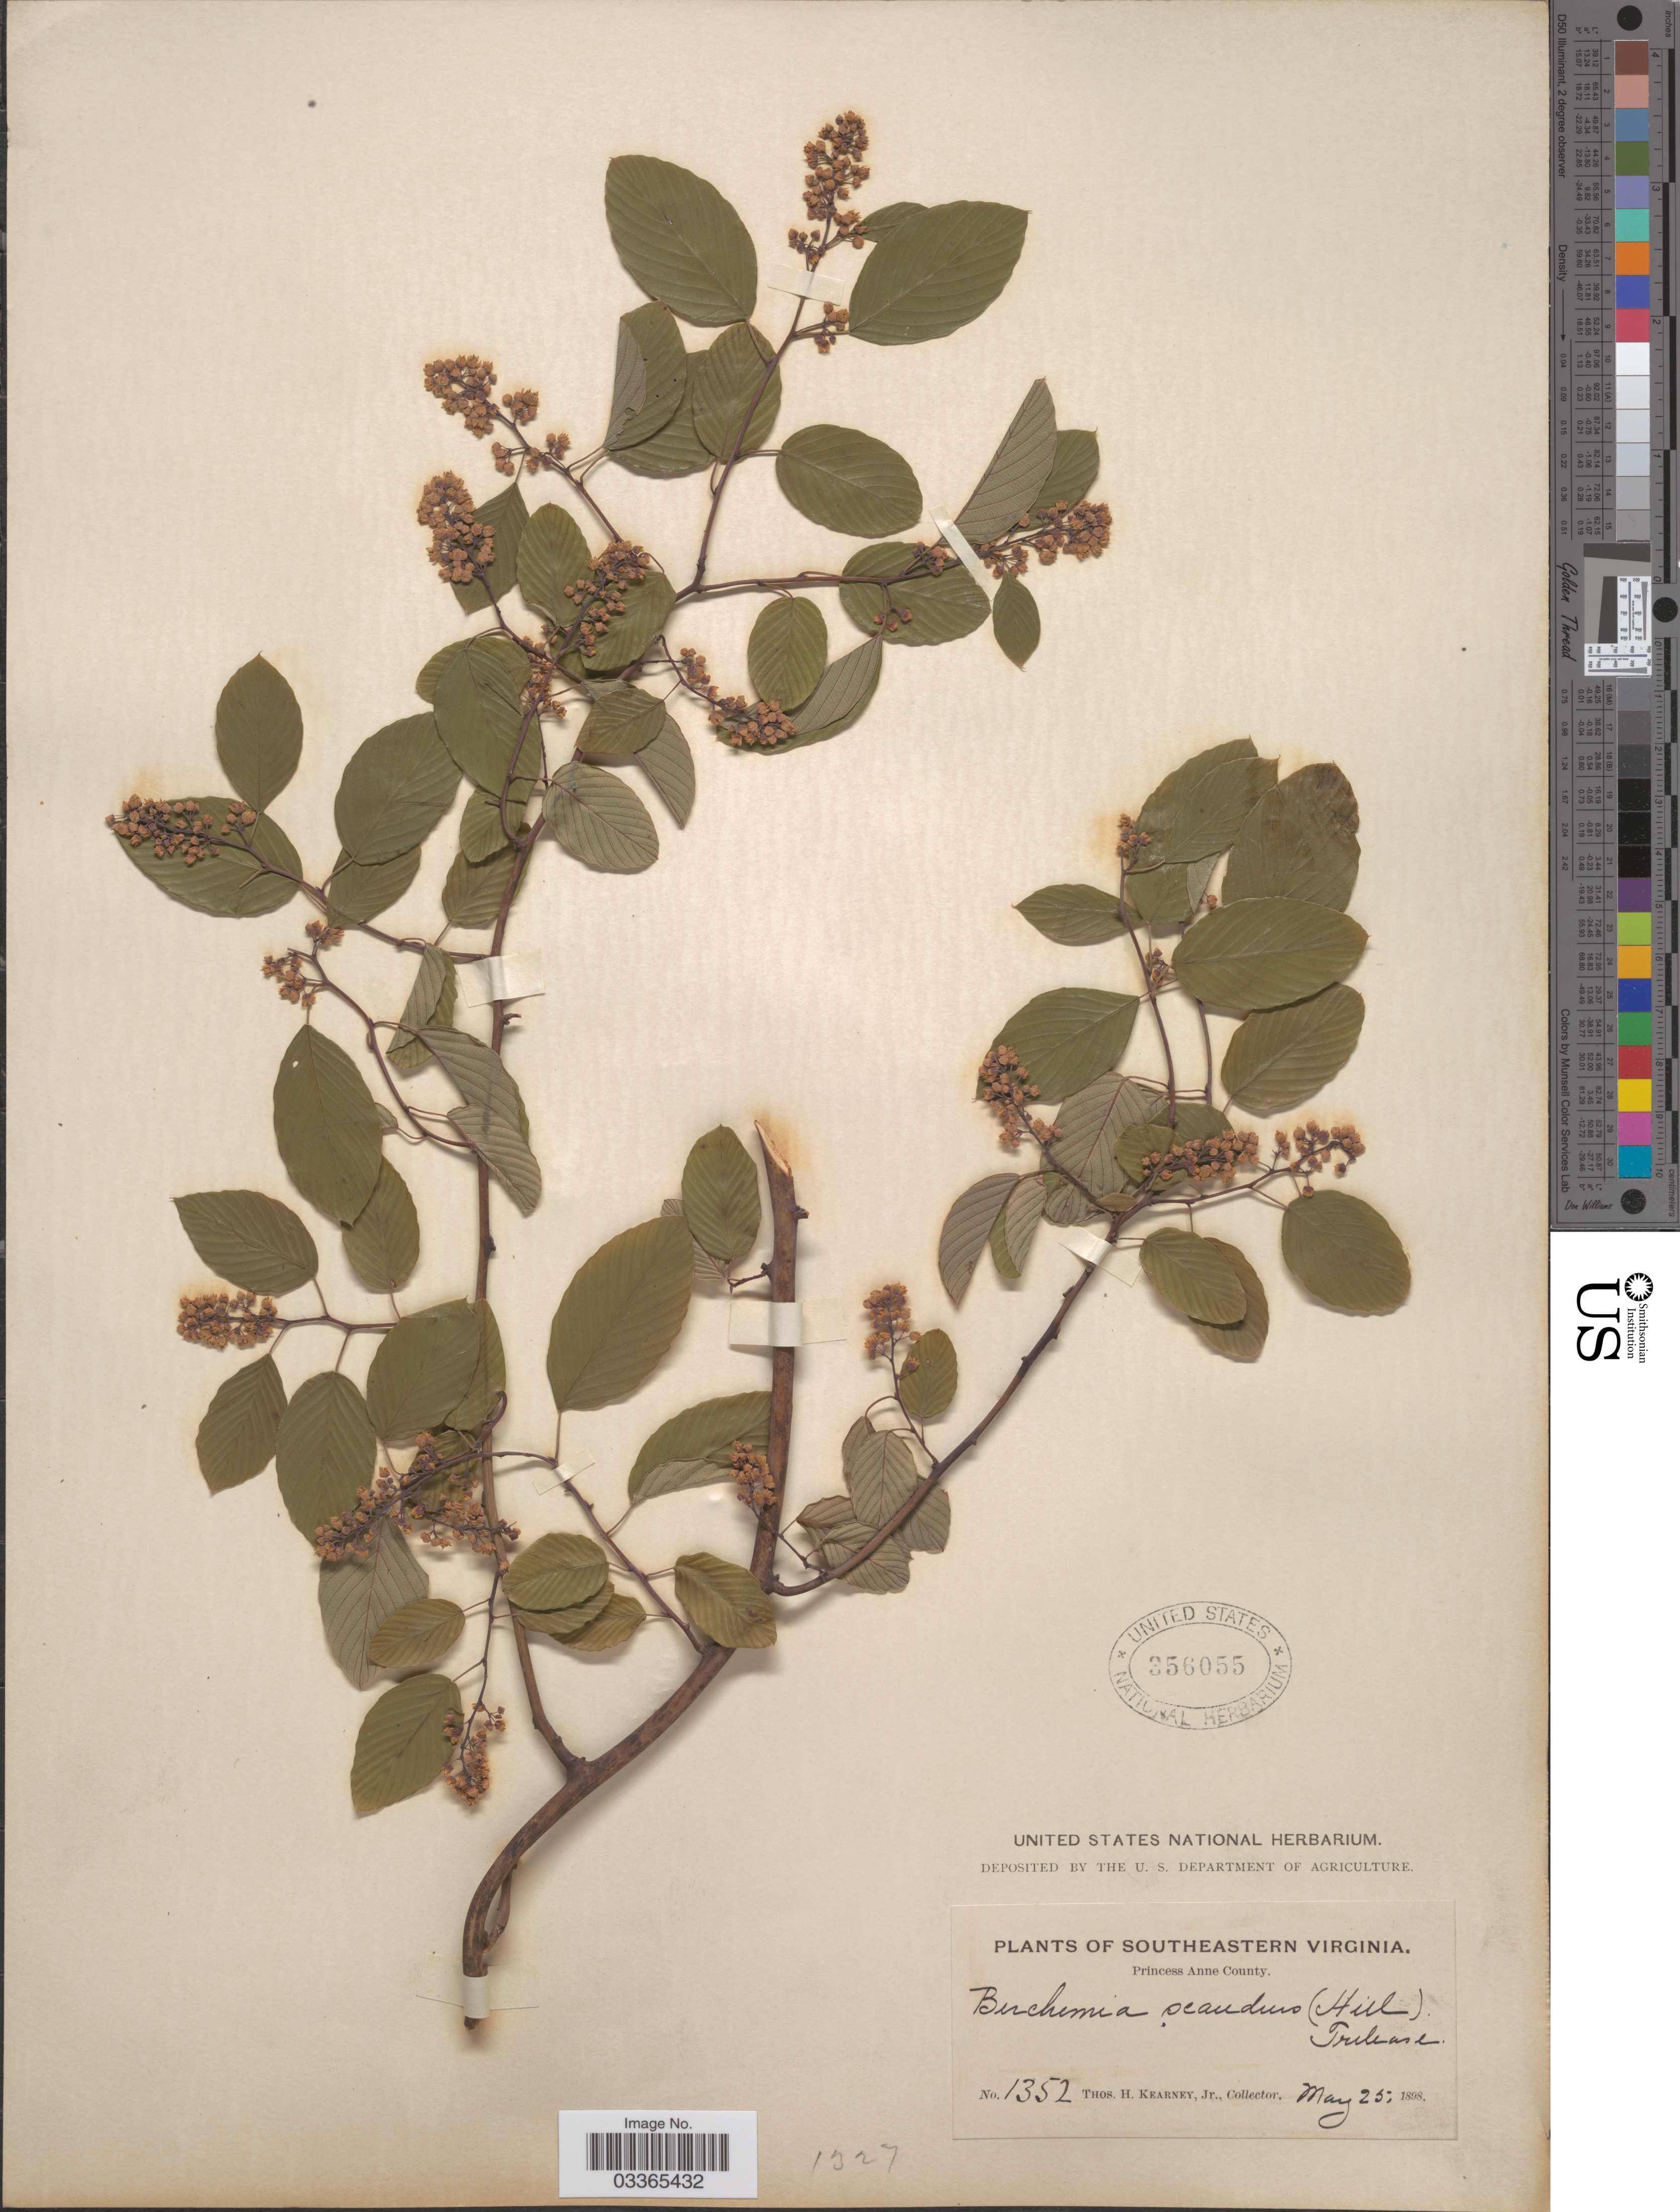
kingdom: Plantae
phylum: Tracheophyta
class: Magnoliopsida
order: Rosales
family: Rhamnaceae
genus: Berchemia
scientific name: Berchemia scandens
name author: (Hill) K. Koch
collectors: T. H. Kearney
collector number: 1352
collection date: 1898-05-25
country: United States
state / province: Virginia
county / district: City of Virginia Beach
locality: Southeastern Virginia. Princess Anne County.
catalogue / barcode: US 356055